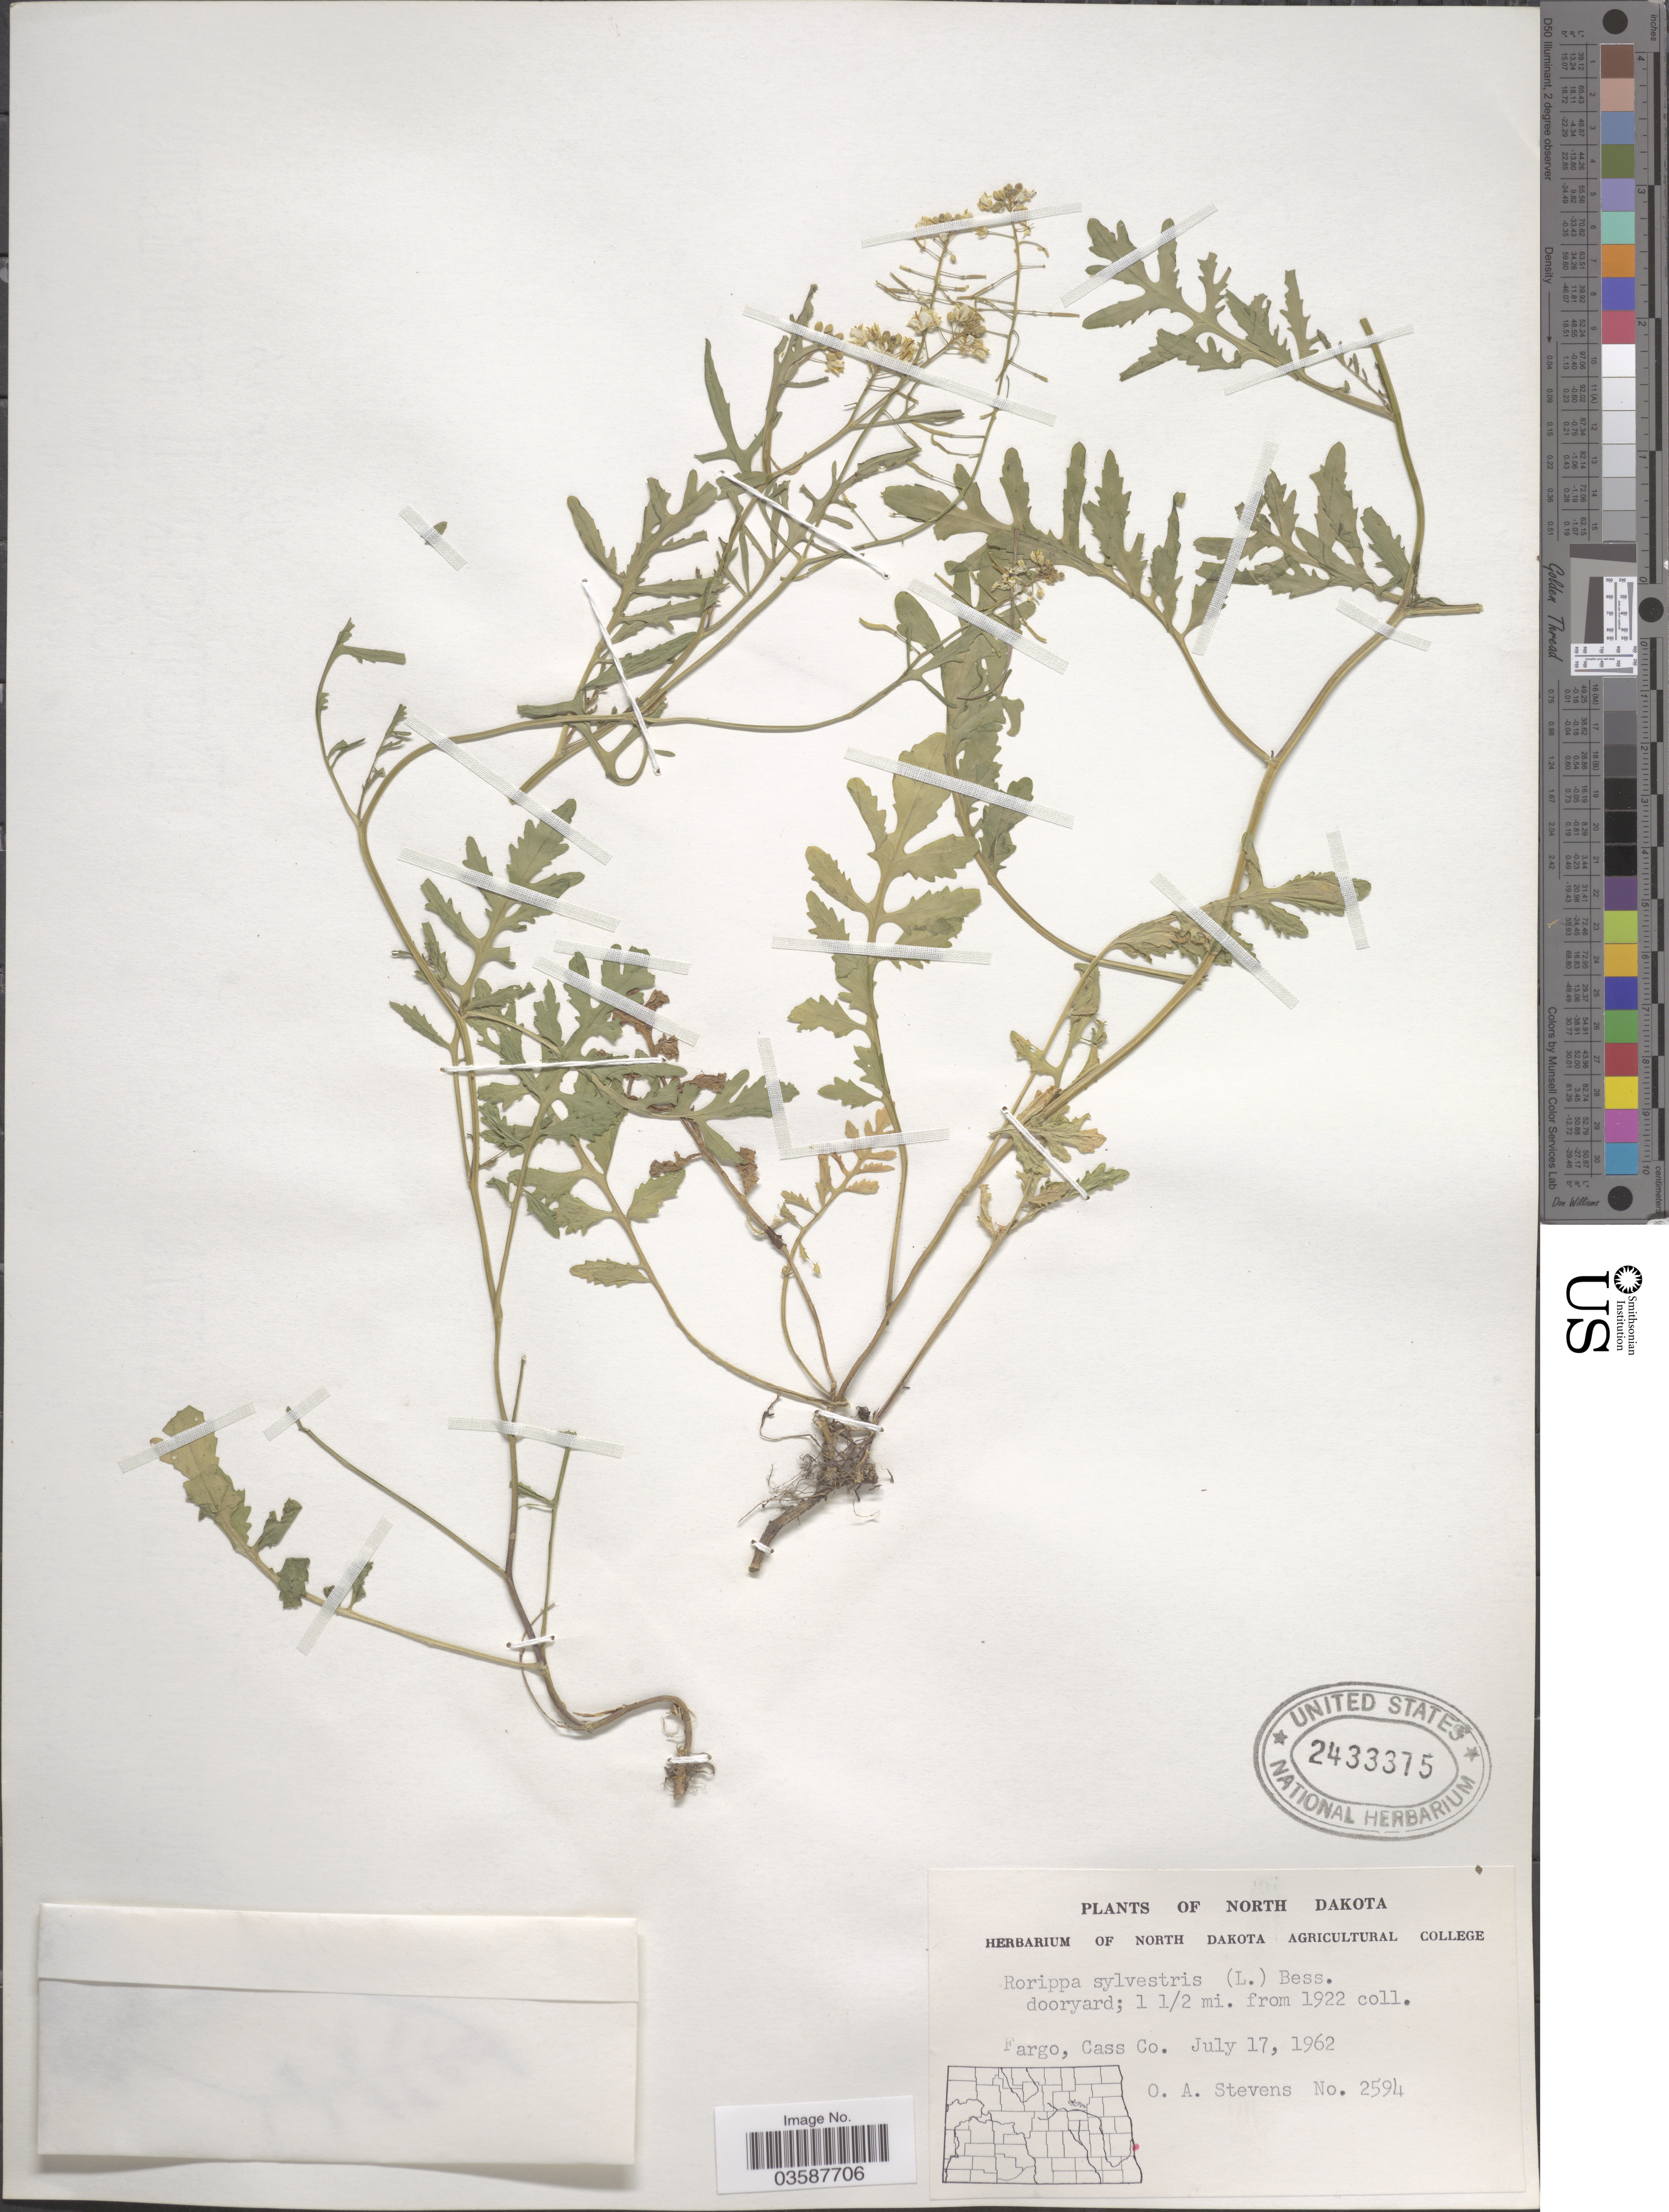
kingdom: Plantae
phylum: Tracheophyta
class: Magnoliopsida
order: Brassicales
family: Brassicaceae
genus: Rorippa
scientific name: Rorippa sylvestris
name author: (L.) Besser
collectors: O. A. Stevens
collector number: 2594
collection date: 1962-07-17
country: United States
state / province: North Dakota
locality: Fargo, Cass Co.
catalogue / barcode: US 2433375